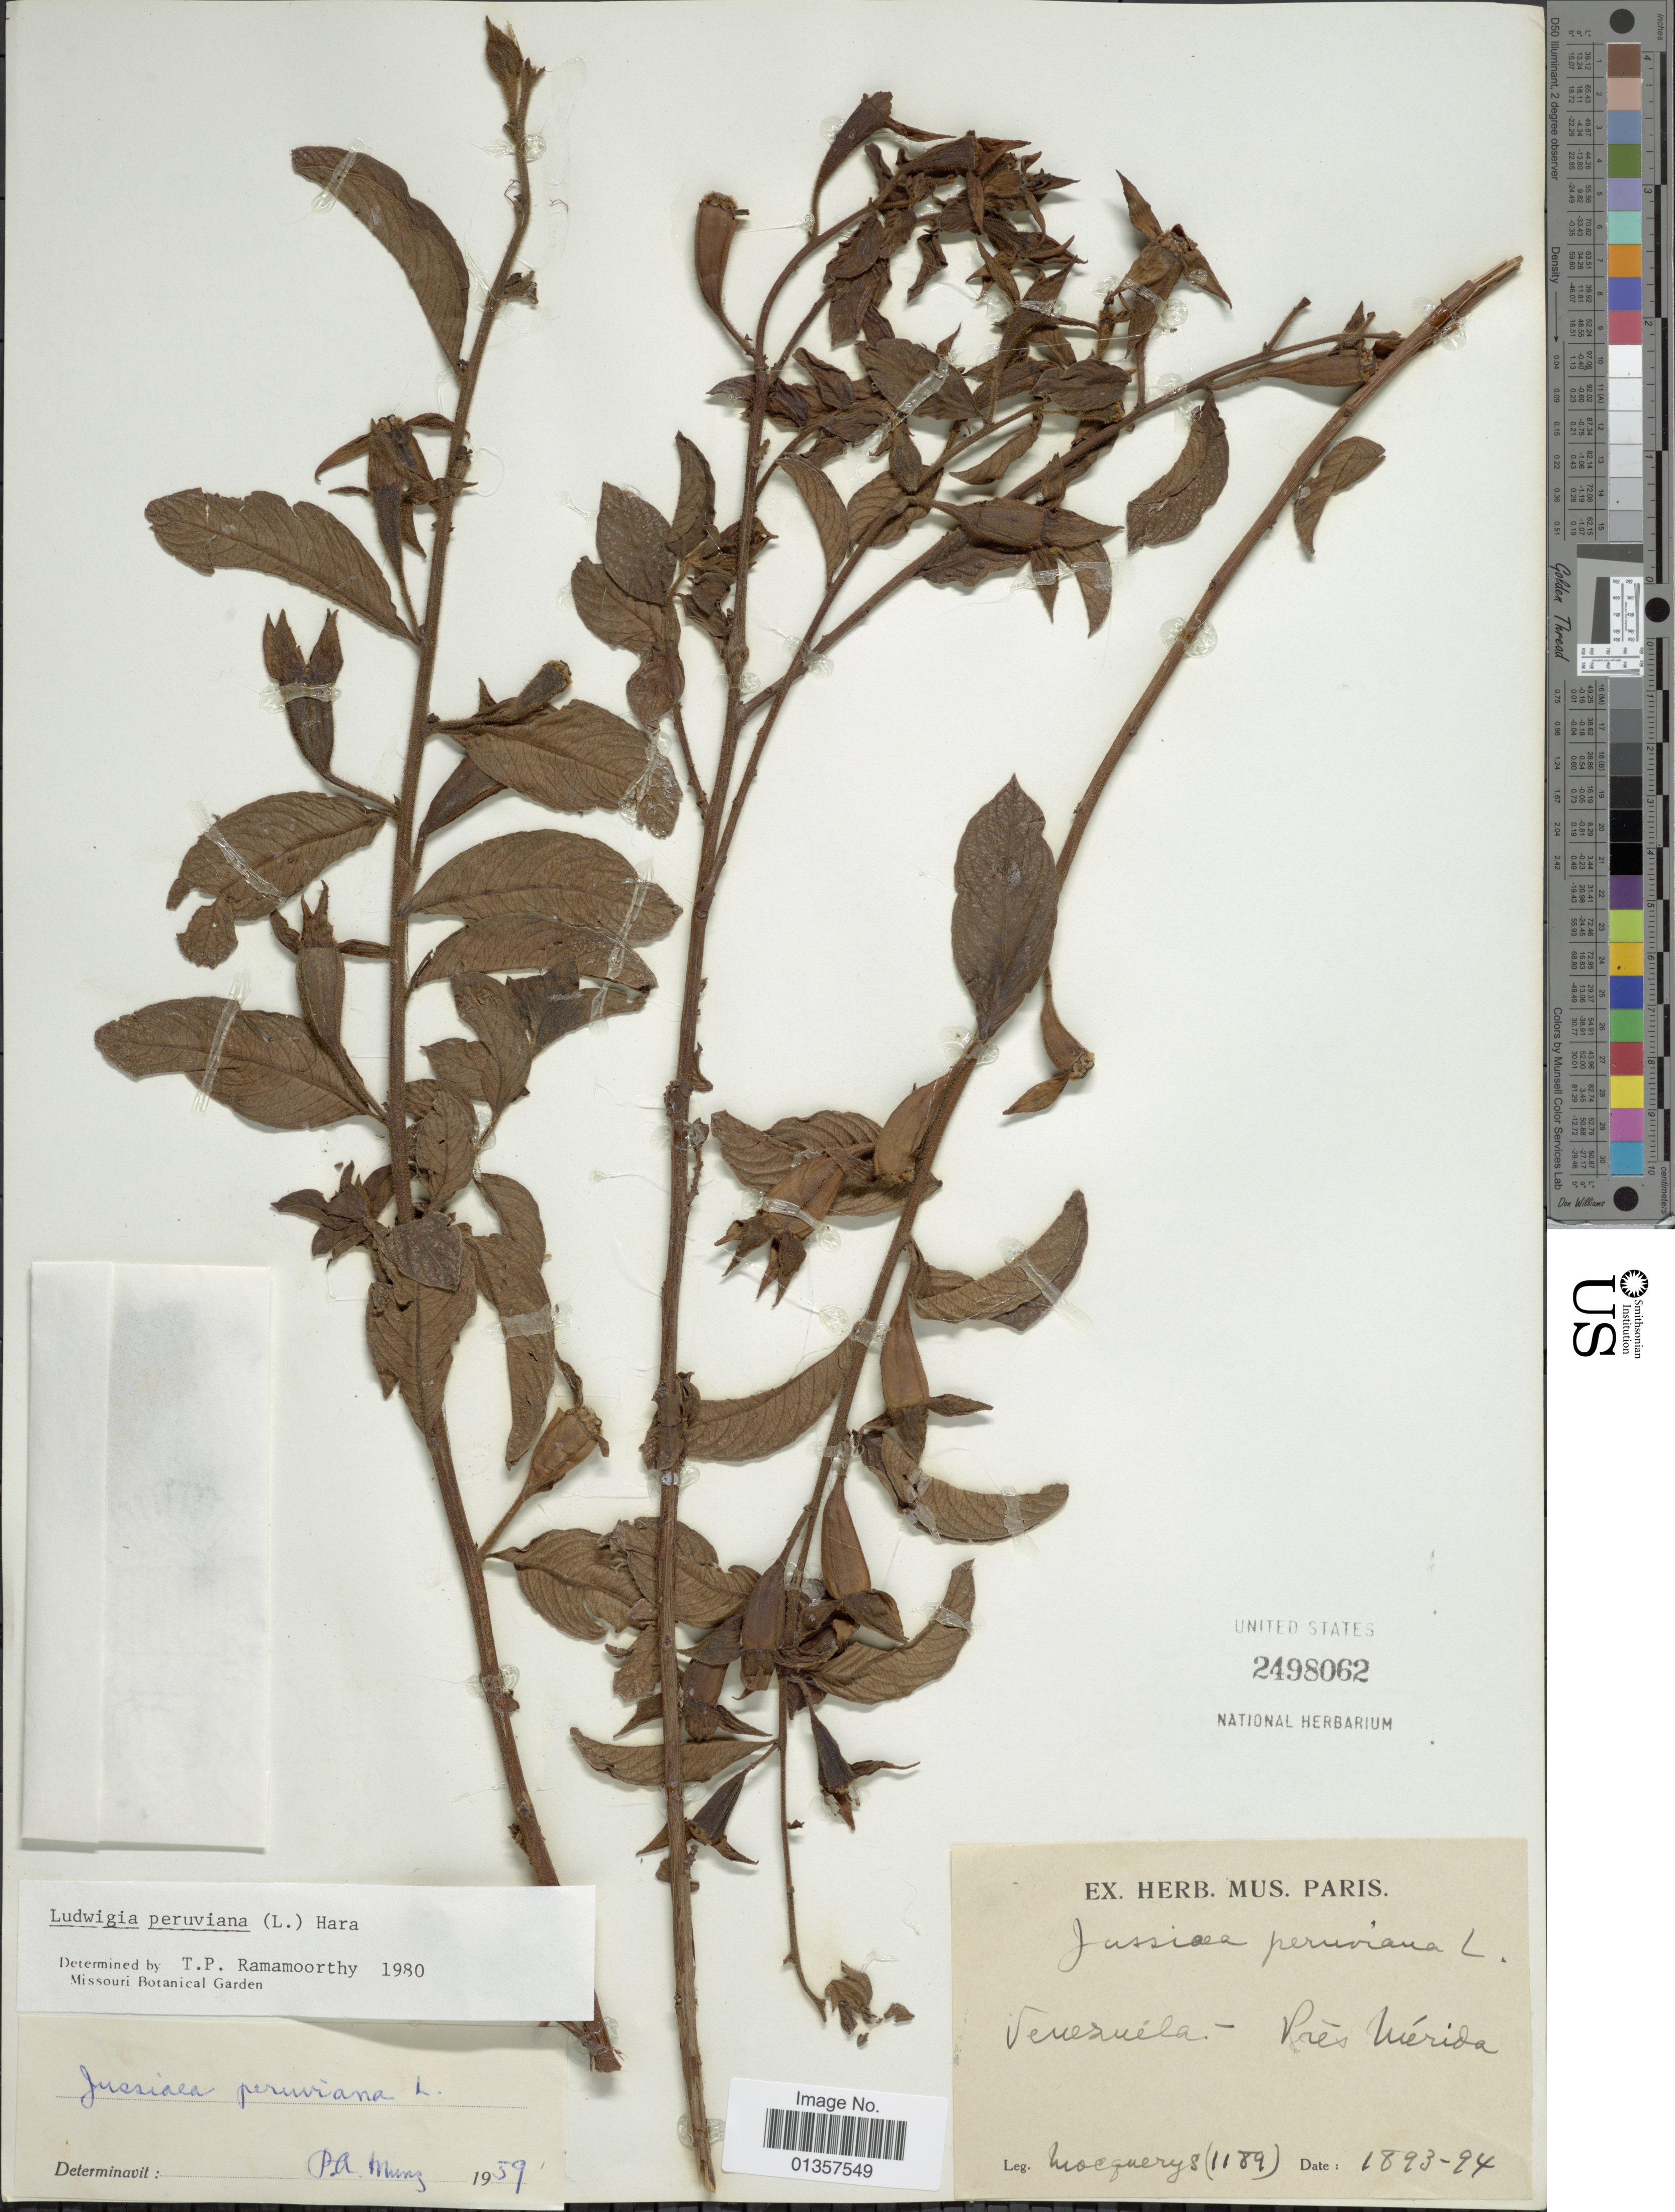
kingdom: Plantae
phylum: Tracheophyta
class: Magnoliopsida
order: Myrtales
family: Onagraceae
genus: Ludwigia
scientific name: Ludwigia peruviana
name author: (L.) H. Hara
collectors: A. Mocquerys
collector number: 1189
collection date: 1893/1894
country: Venezuela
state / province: Mérida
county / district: Libertador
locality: Mérida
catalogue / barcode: US 2498062